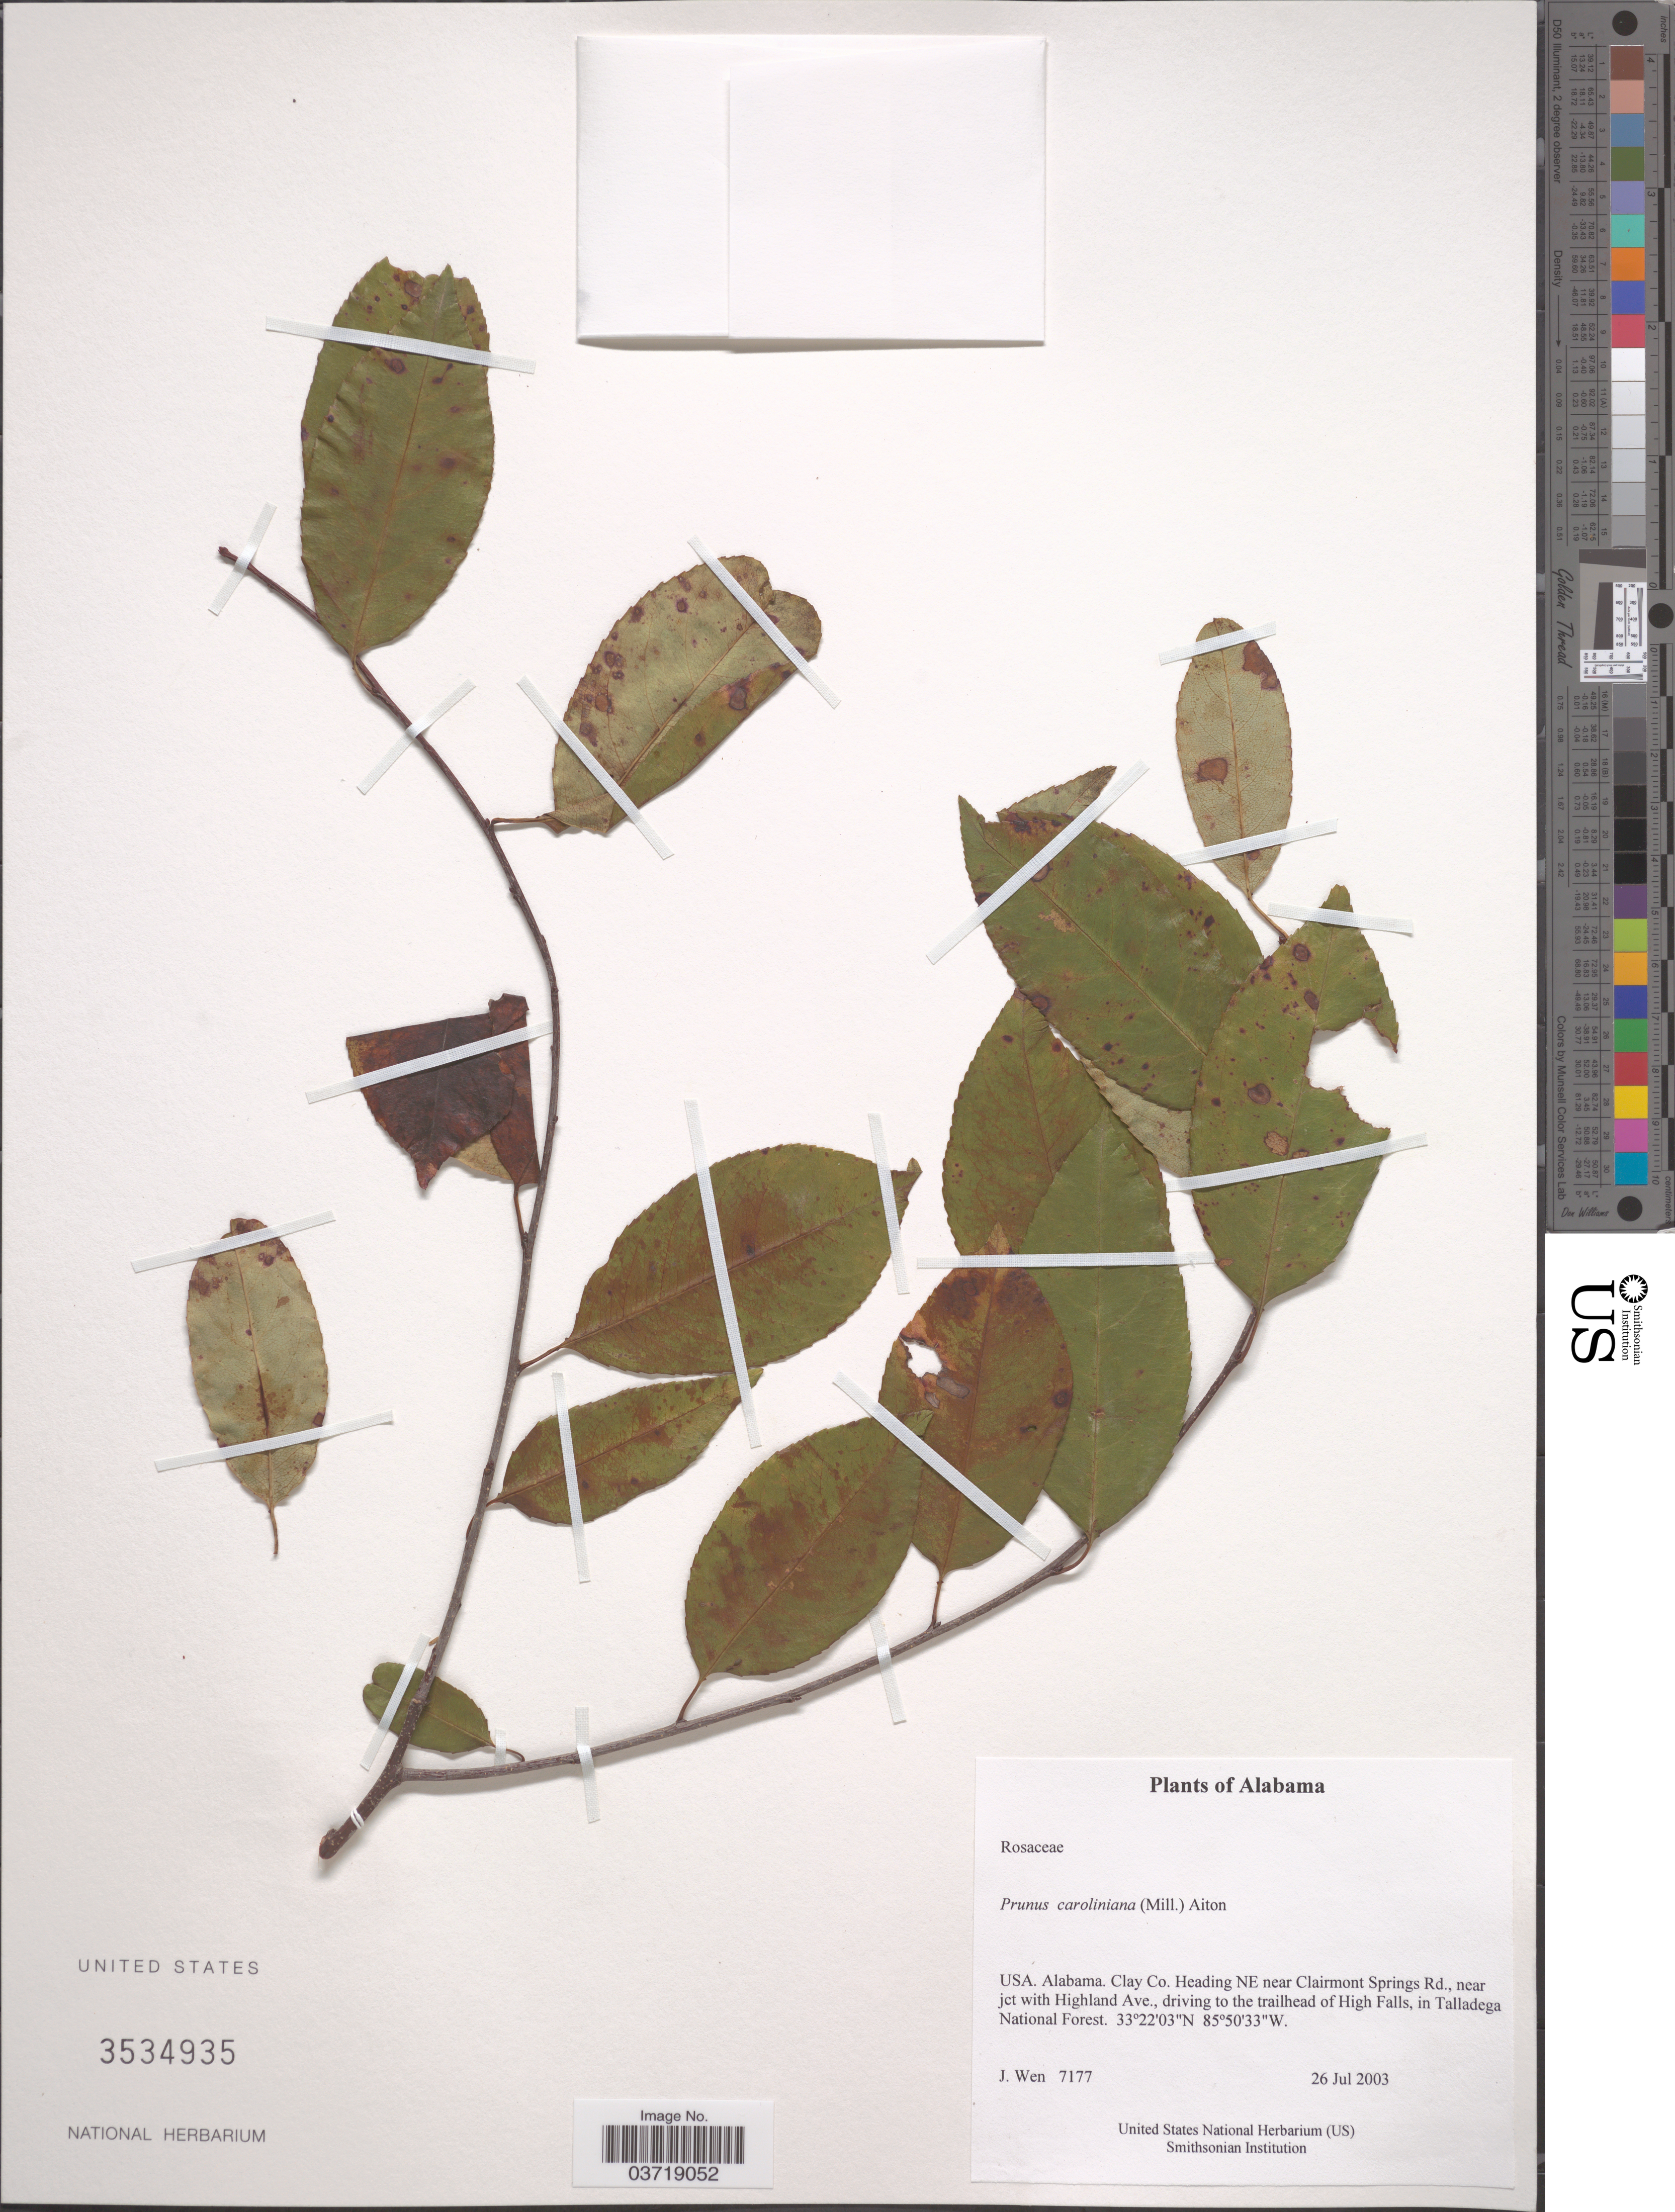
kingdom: Plantae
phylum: Tracheophyta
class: Magnoliopsida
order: Rosales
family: Rosaceae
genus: Prunus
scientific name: Prunus caroliniana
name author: (Mill.) Aiton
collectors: J. Wen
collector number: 7177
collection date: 2003-07-26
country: United States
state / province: Alabama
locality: Clay Co. Heading NE near Clairmont Springs Rd., near jct with Highland Ave., driving to the trailhead of High Falls, in Talladega National Forest.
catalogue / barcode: US 3534935